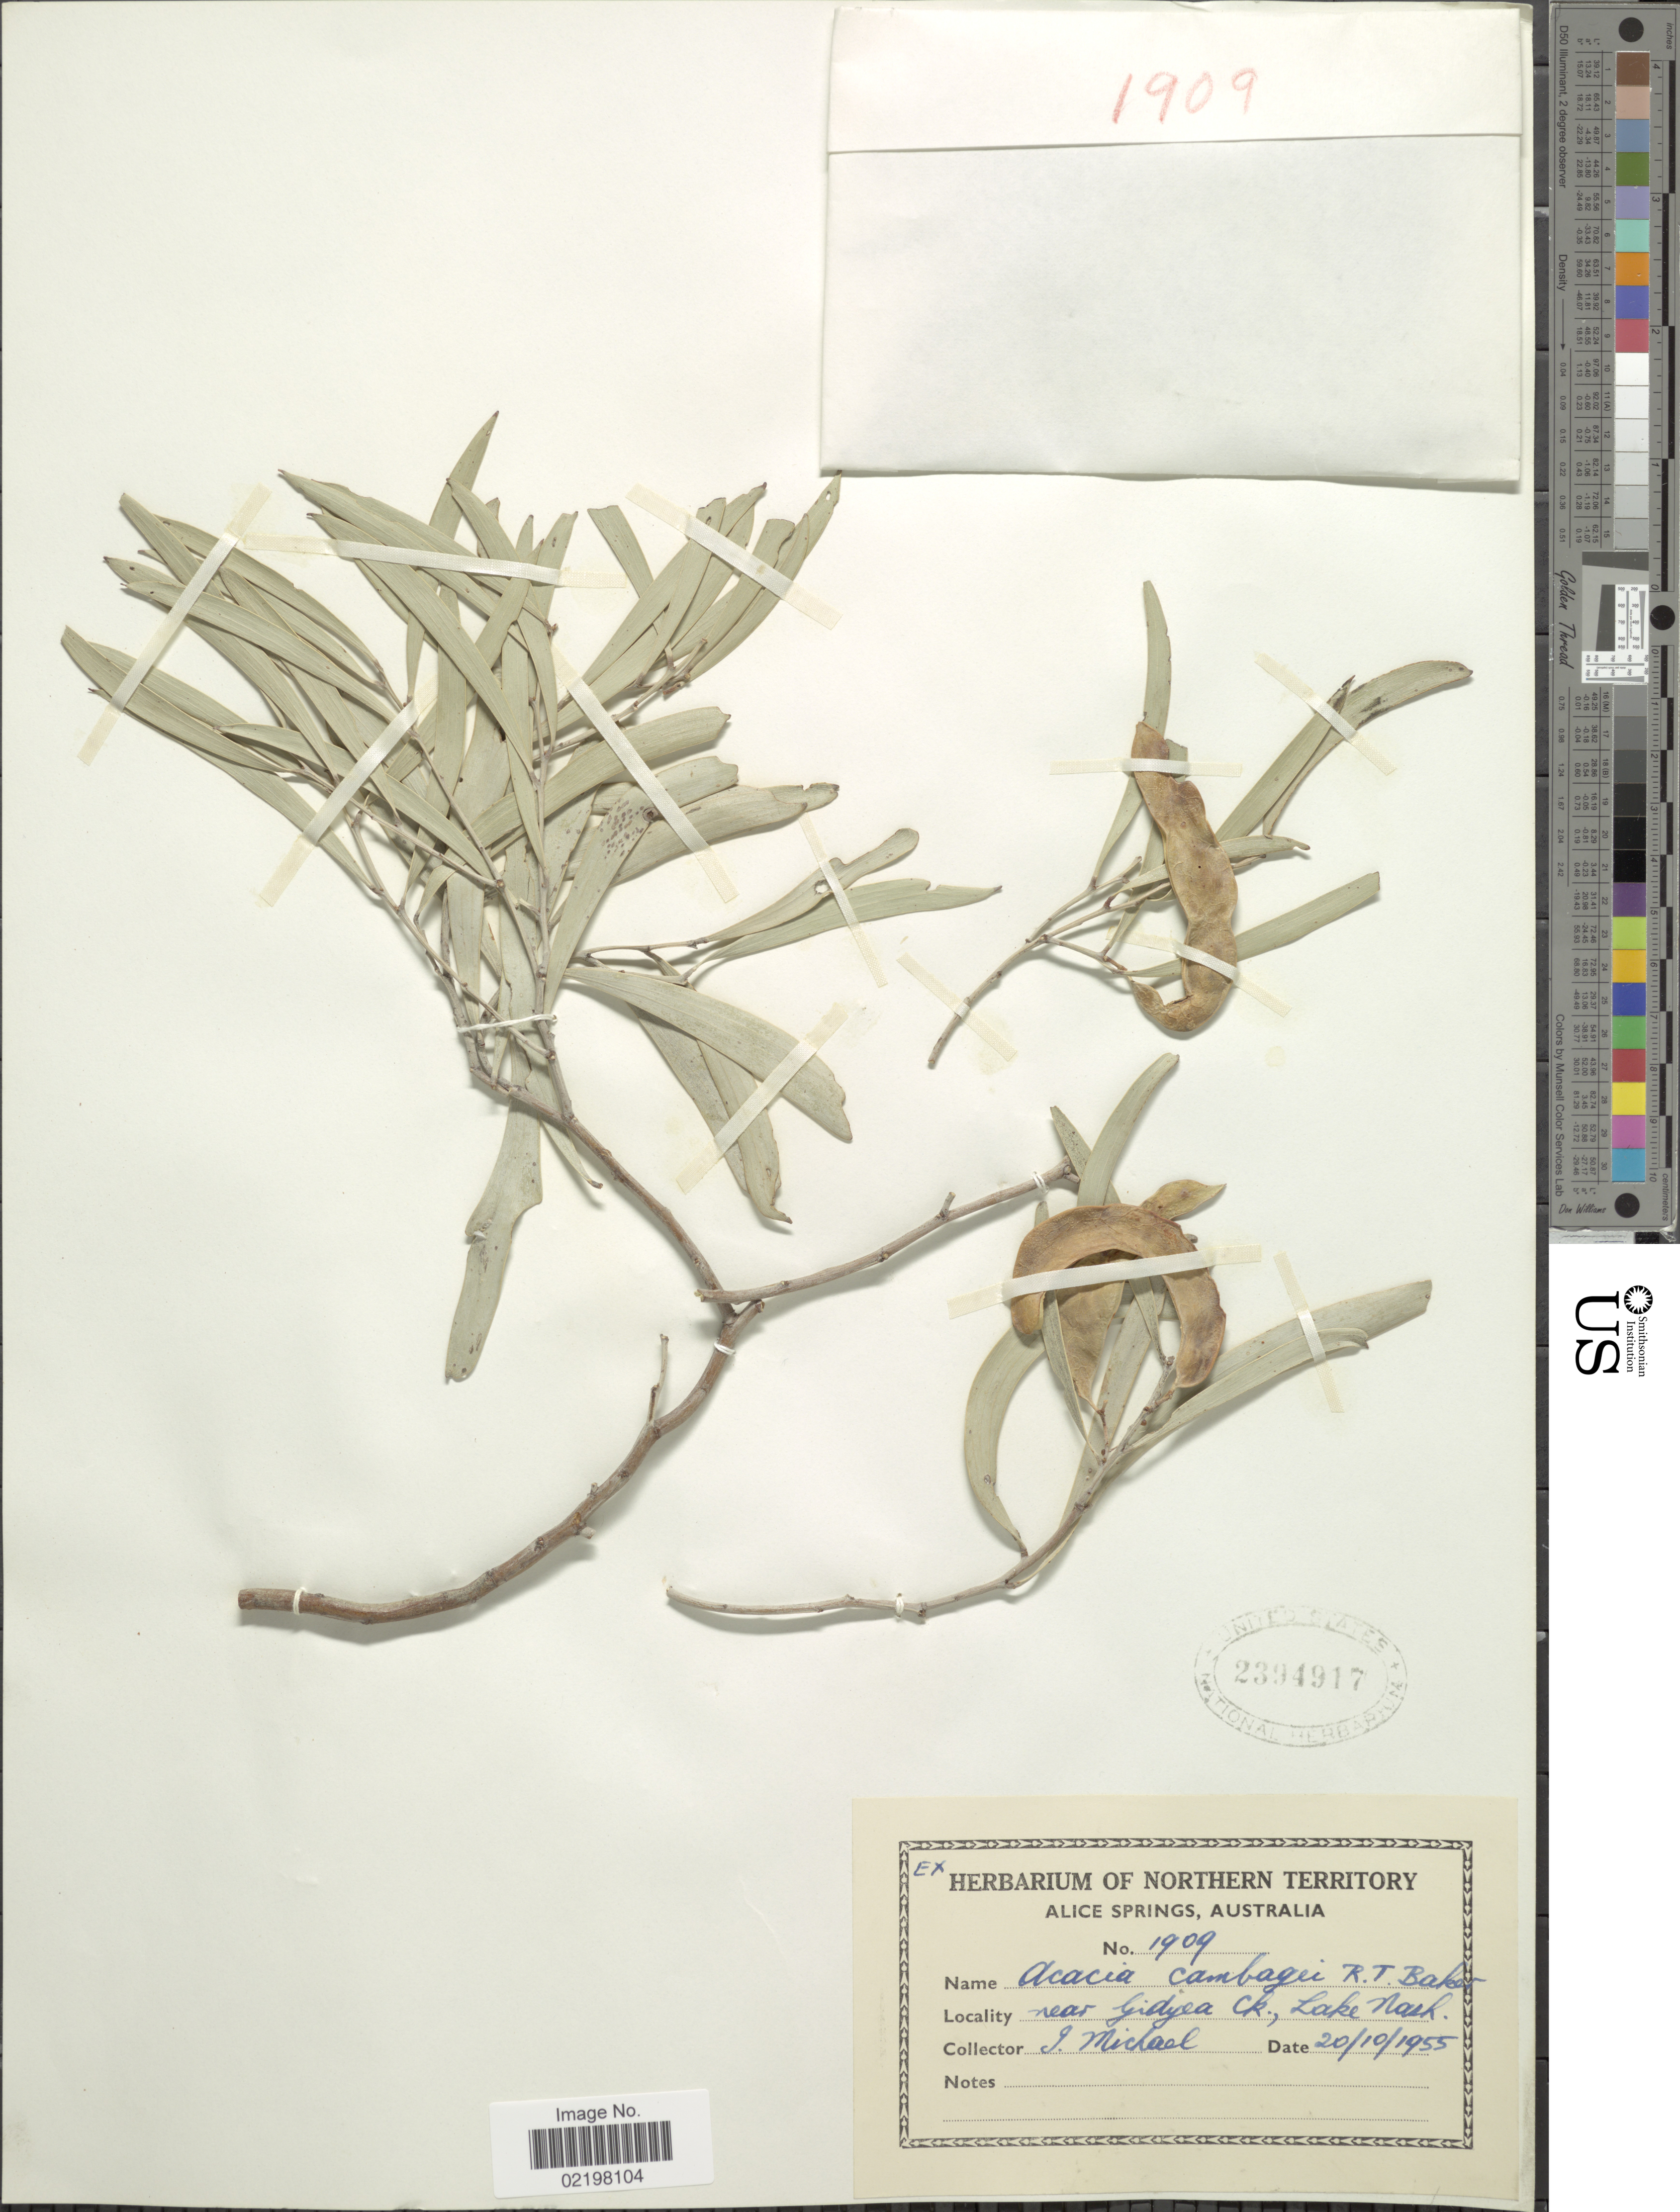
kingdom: Plantae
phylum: Tracheophyta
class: Magnoliopsida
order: Fabales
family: Fabaceae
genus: Acacia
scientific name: Acacia cambagei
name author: R.T. Baker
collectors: I. Michael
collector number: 1909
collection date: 1955-10-20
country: Australia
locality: Alice Springs, Australia, near Gidyea Ck, Lake Nash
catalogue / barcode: US 2394917